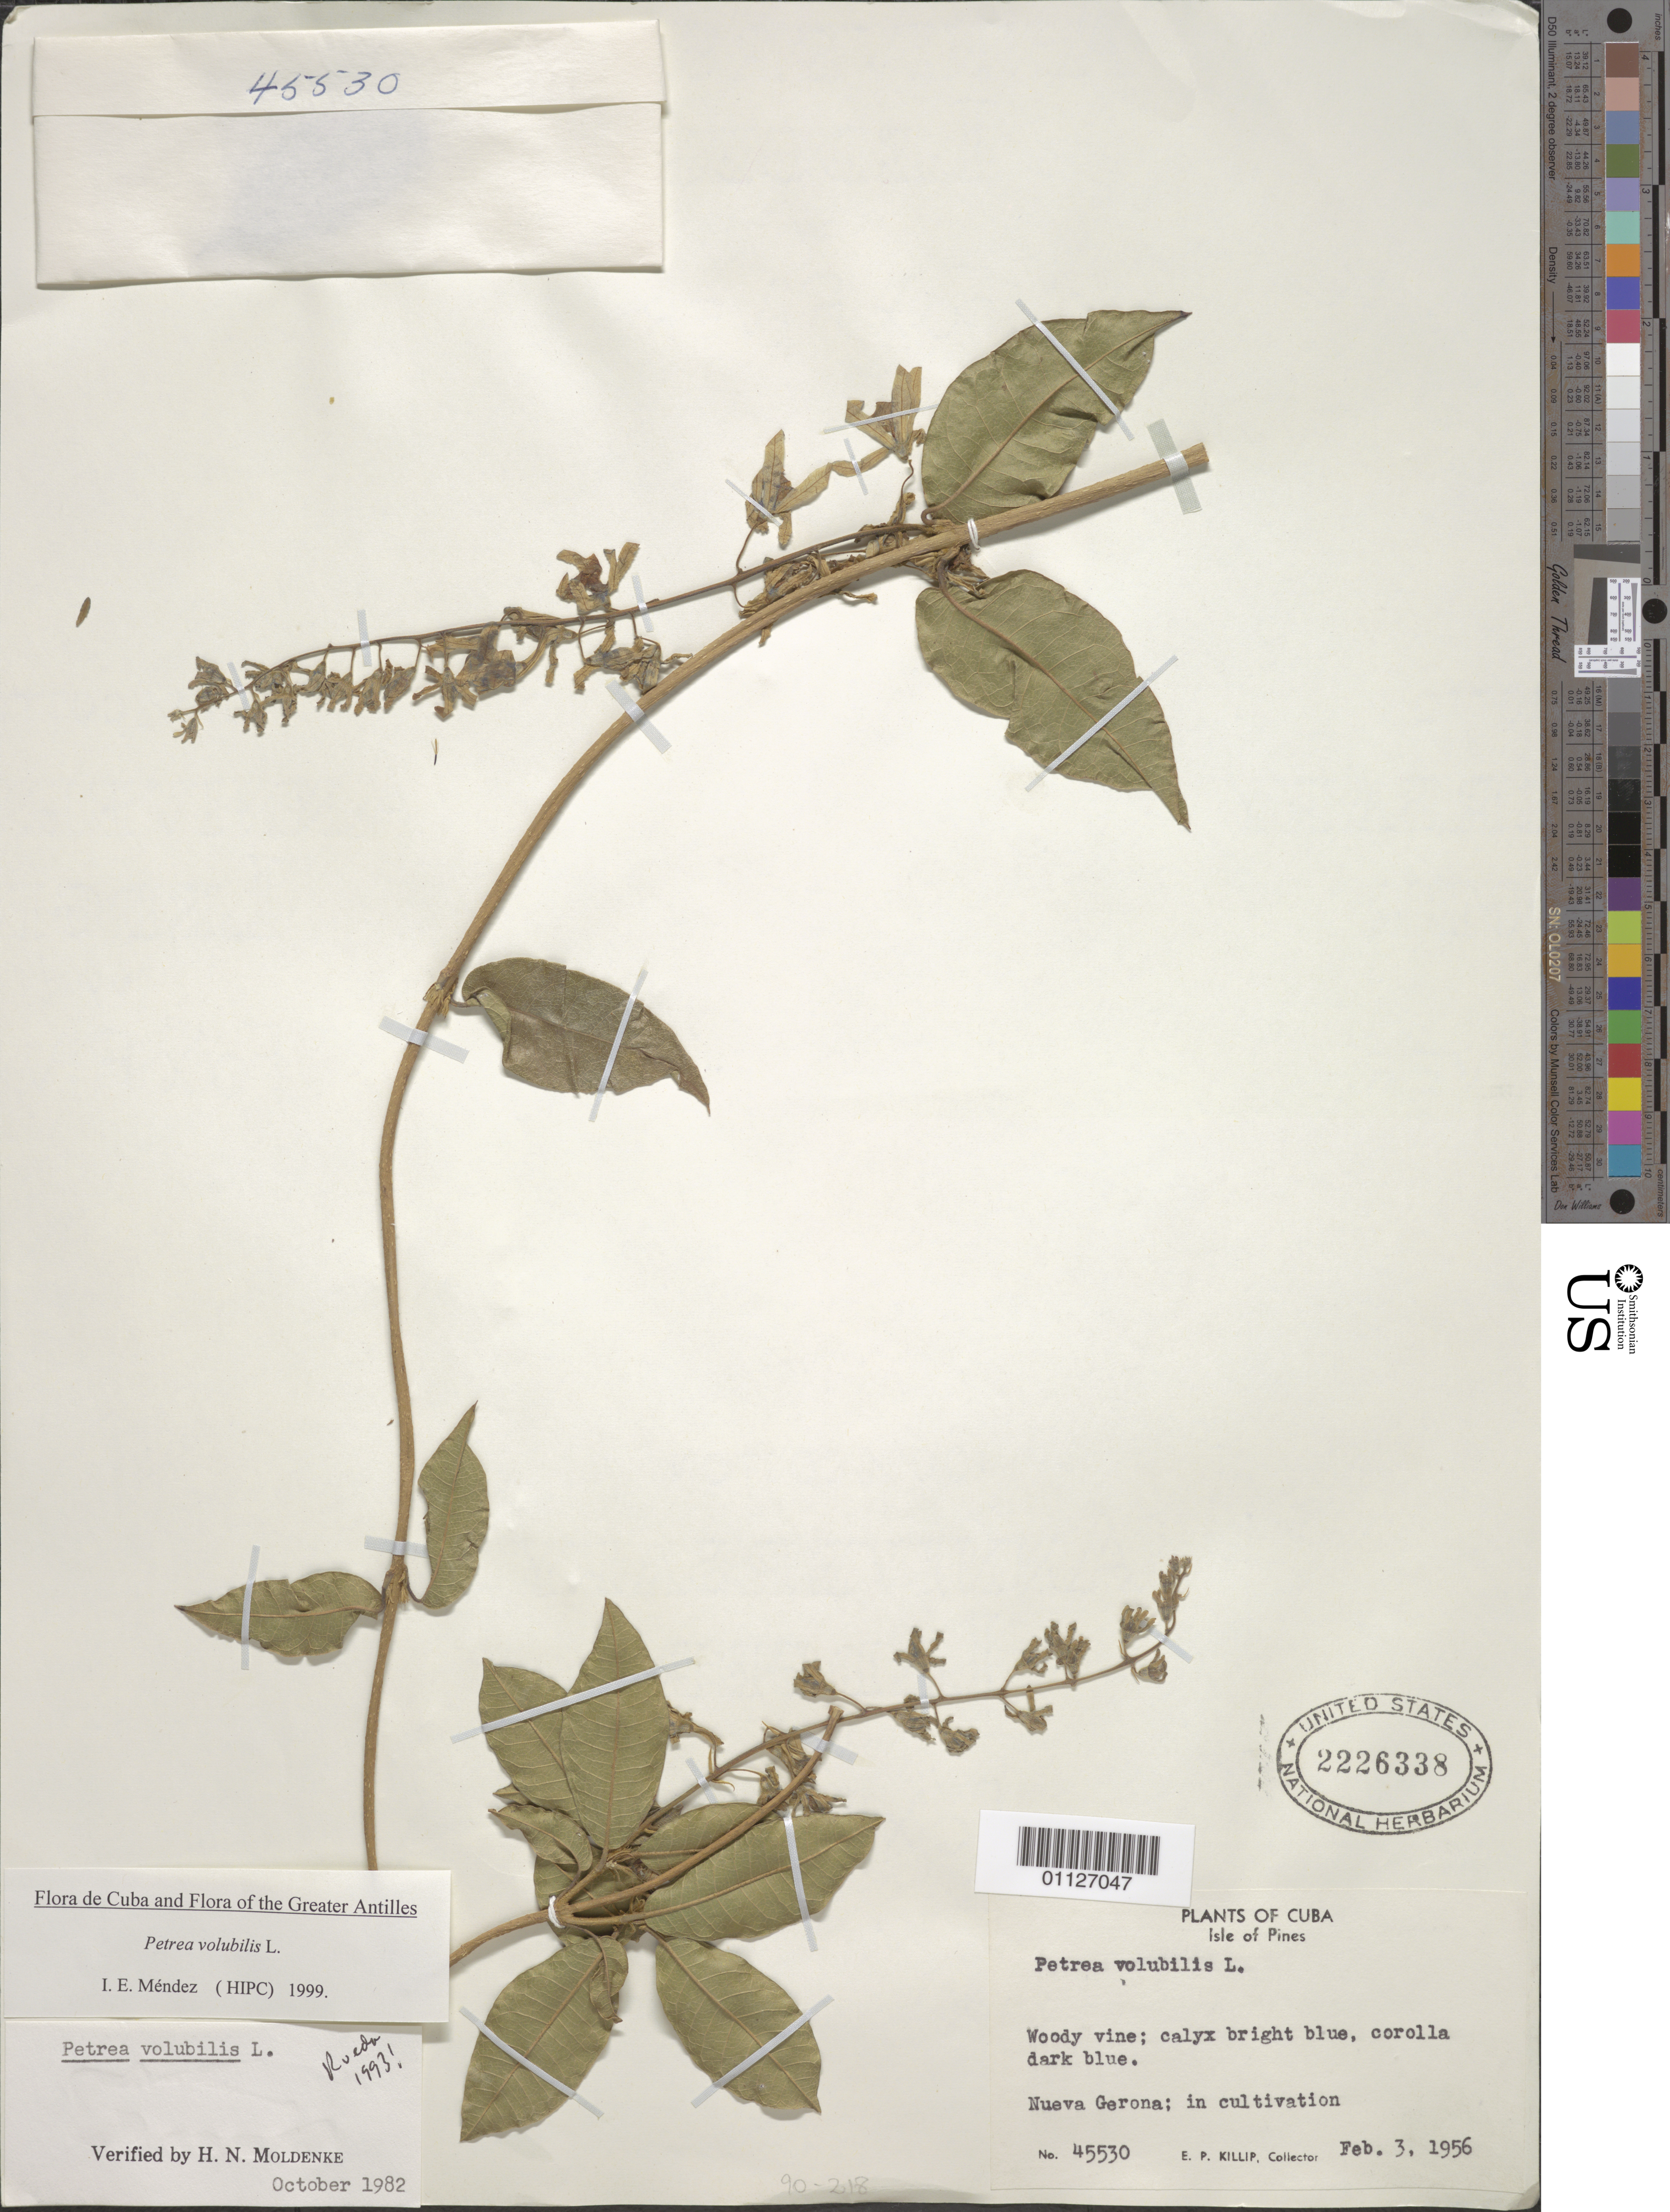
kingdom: Plantae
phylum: Tracheophyta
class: Magnoliopsida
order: Lamiales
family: Verbenaceae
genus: Petrea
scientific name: Petrea volubilis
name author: L.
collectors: E. P. Killip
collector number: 45530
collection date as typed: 03 Feb 1956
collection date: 1956-02-03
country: Cuba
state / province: Isla de La Juventud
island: Isla de la Juventud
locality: Nueva Gerona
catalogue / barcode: US 2226338